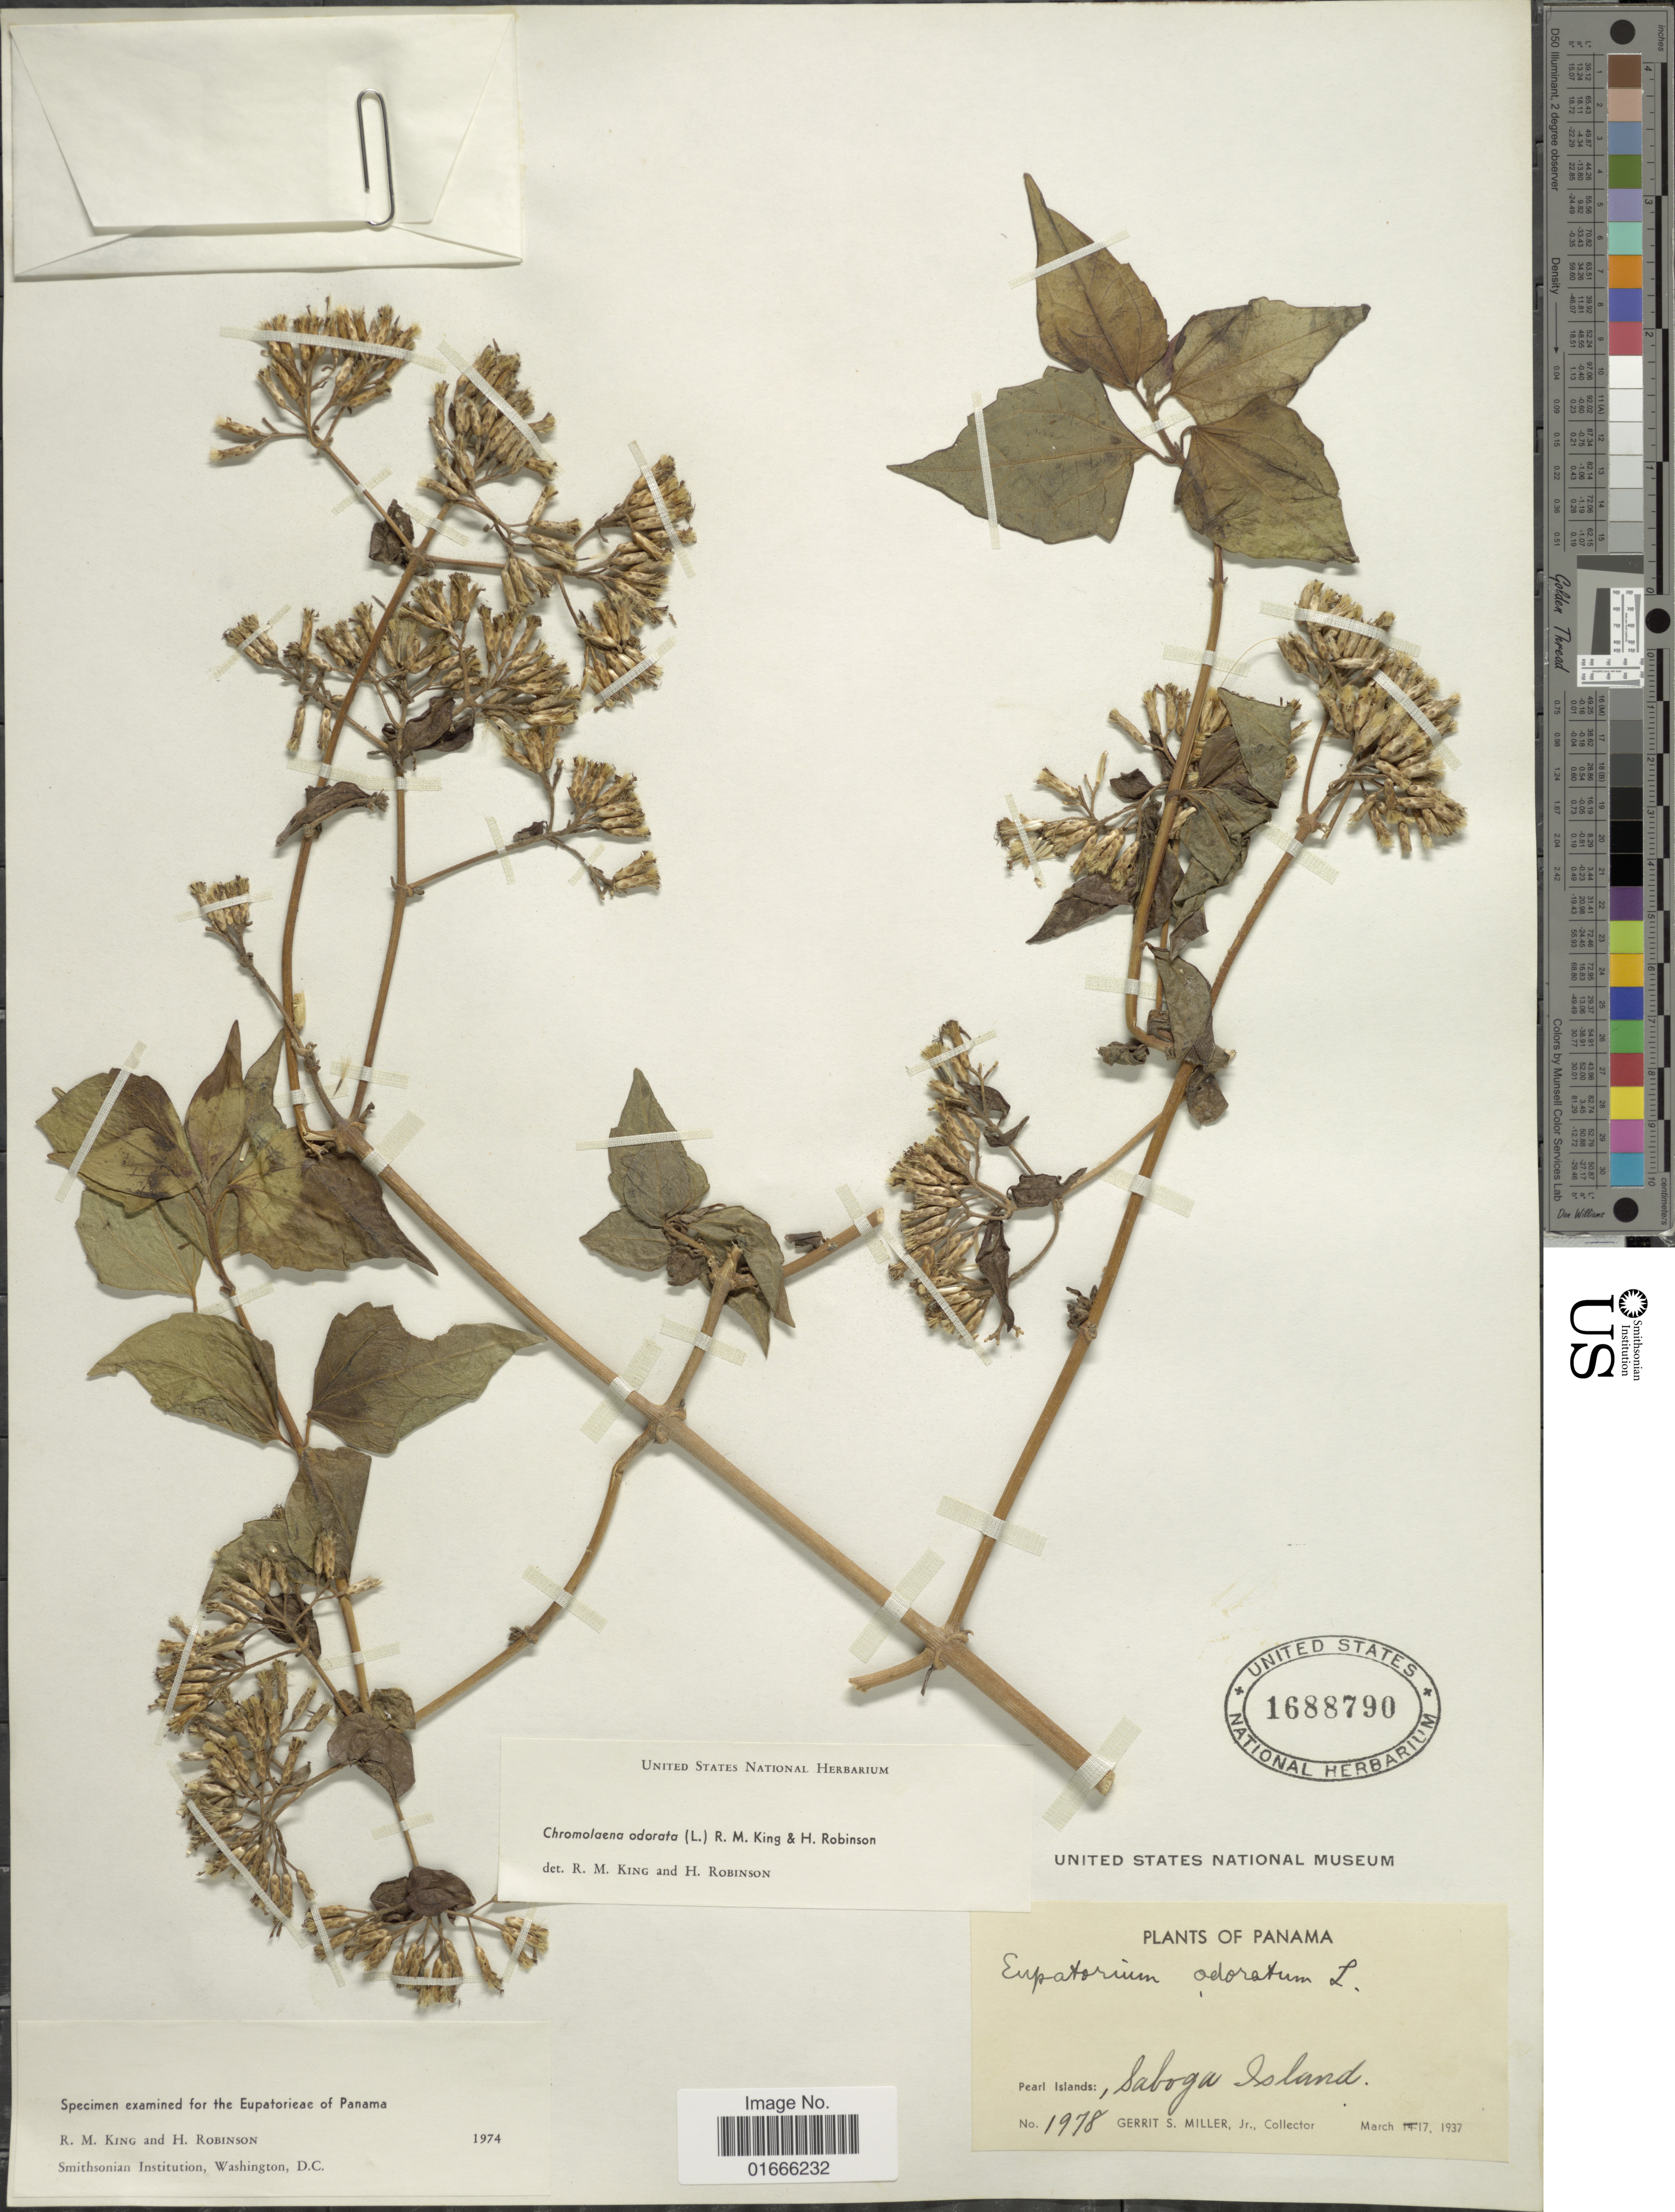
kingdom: Plantae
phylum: Tracheophyta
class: Magnoliopsida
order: Asterales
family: Asteraceae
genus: Chromolaena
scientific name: Chromolaena odorata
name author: (L.) R.M. King & H. Rob.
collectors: G. S. Miller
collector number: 1978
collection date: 1937-03-17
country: Panama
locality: Pearl Islands, Saboga Island.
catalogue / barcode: US 1688790